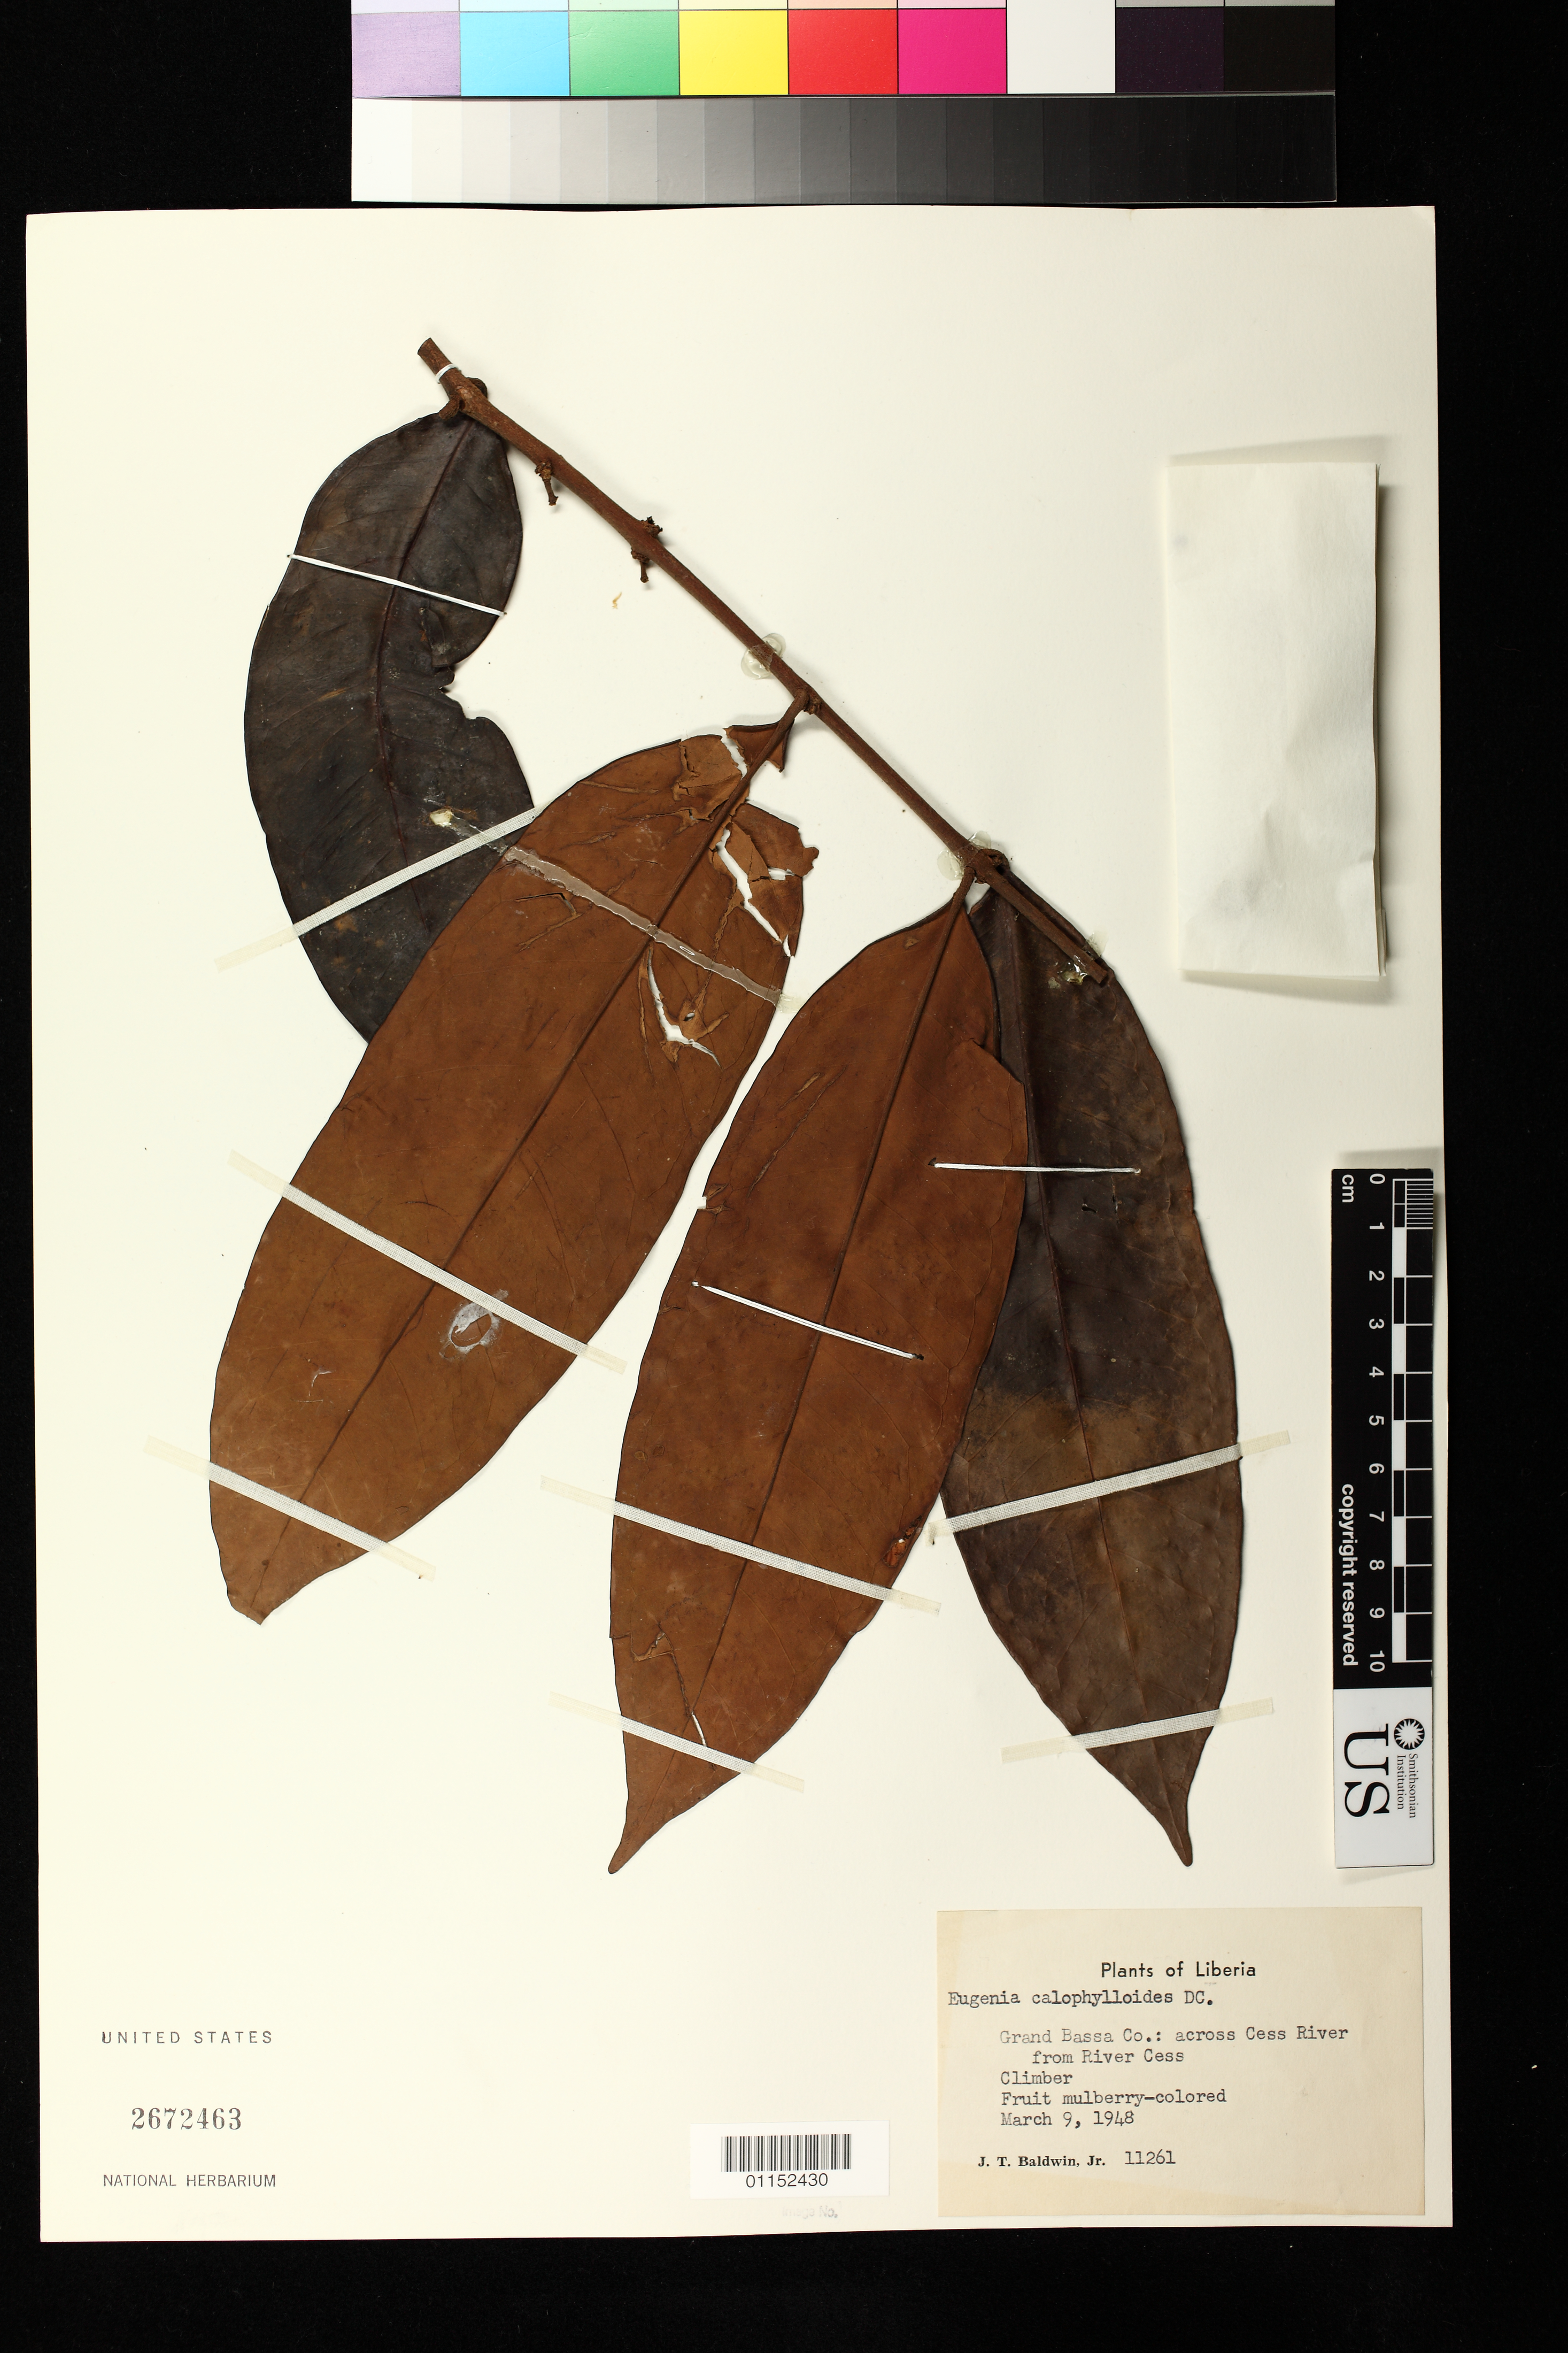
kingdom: Plantae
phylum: Tracheophyta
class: Magnoliopsida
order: Myrtales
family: Myrtaceae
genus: Eugenia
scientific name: Eugenia calophylloides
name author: DC.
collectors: J. T. Baldwin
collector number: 11261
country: Liberia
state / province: Grand Bassa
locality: Across Cess River from River Cess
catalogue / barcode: US 2672463